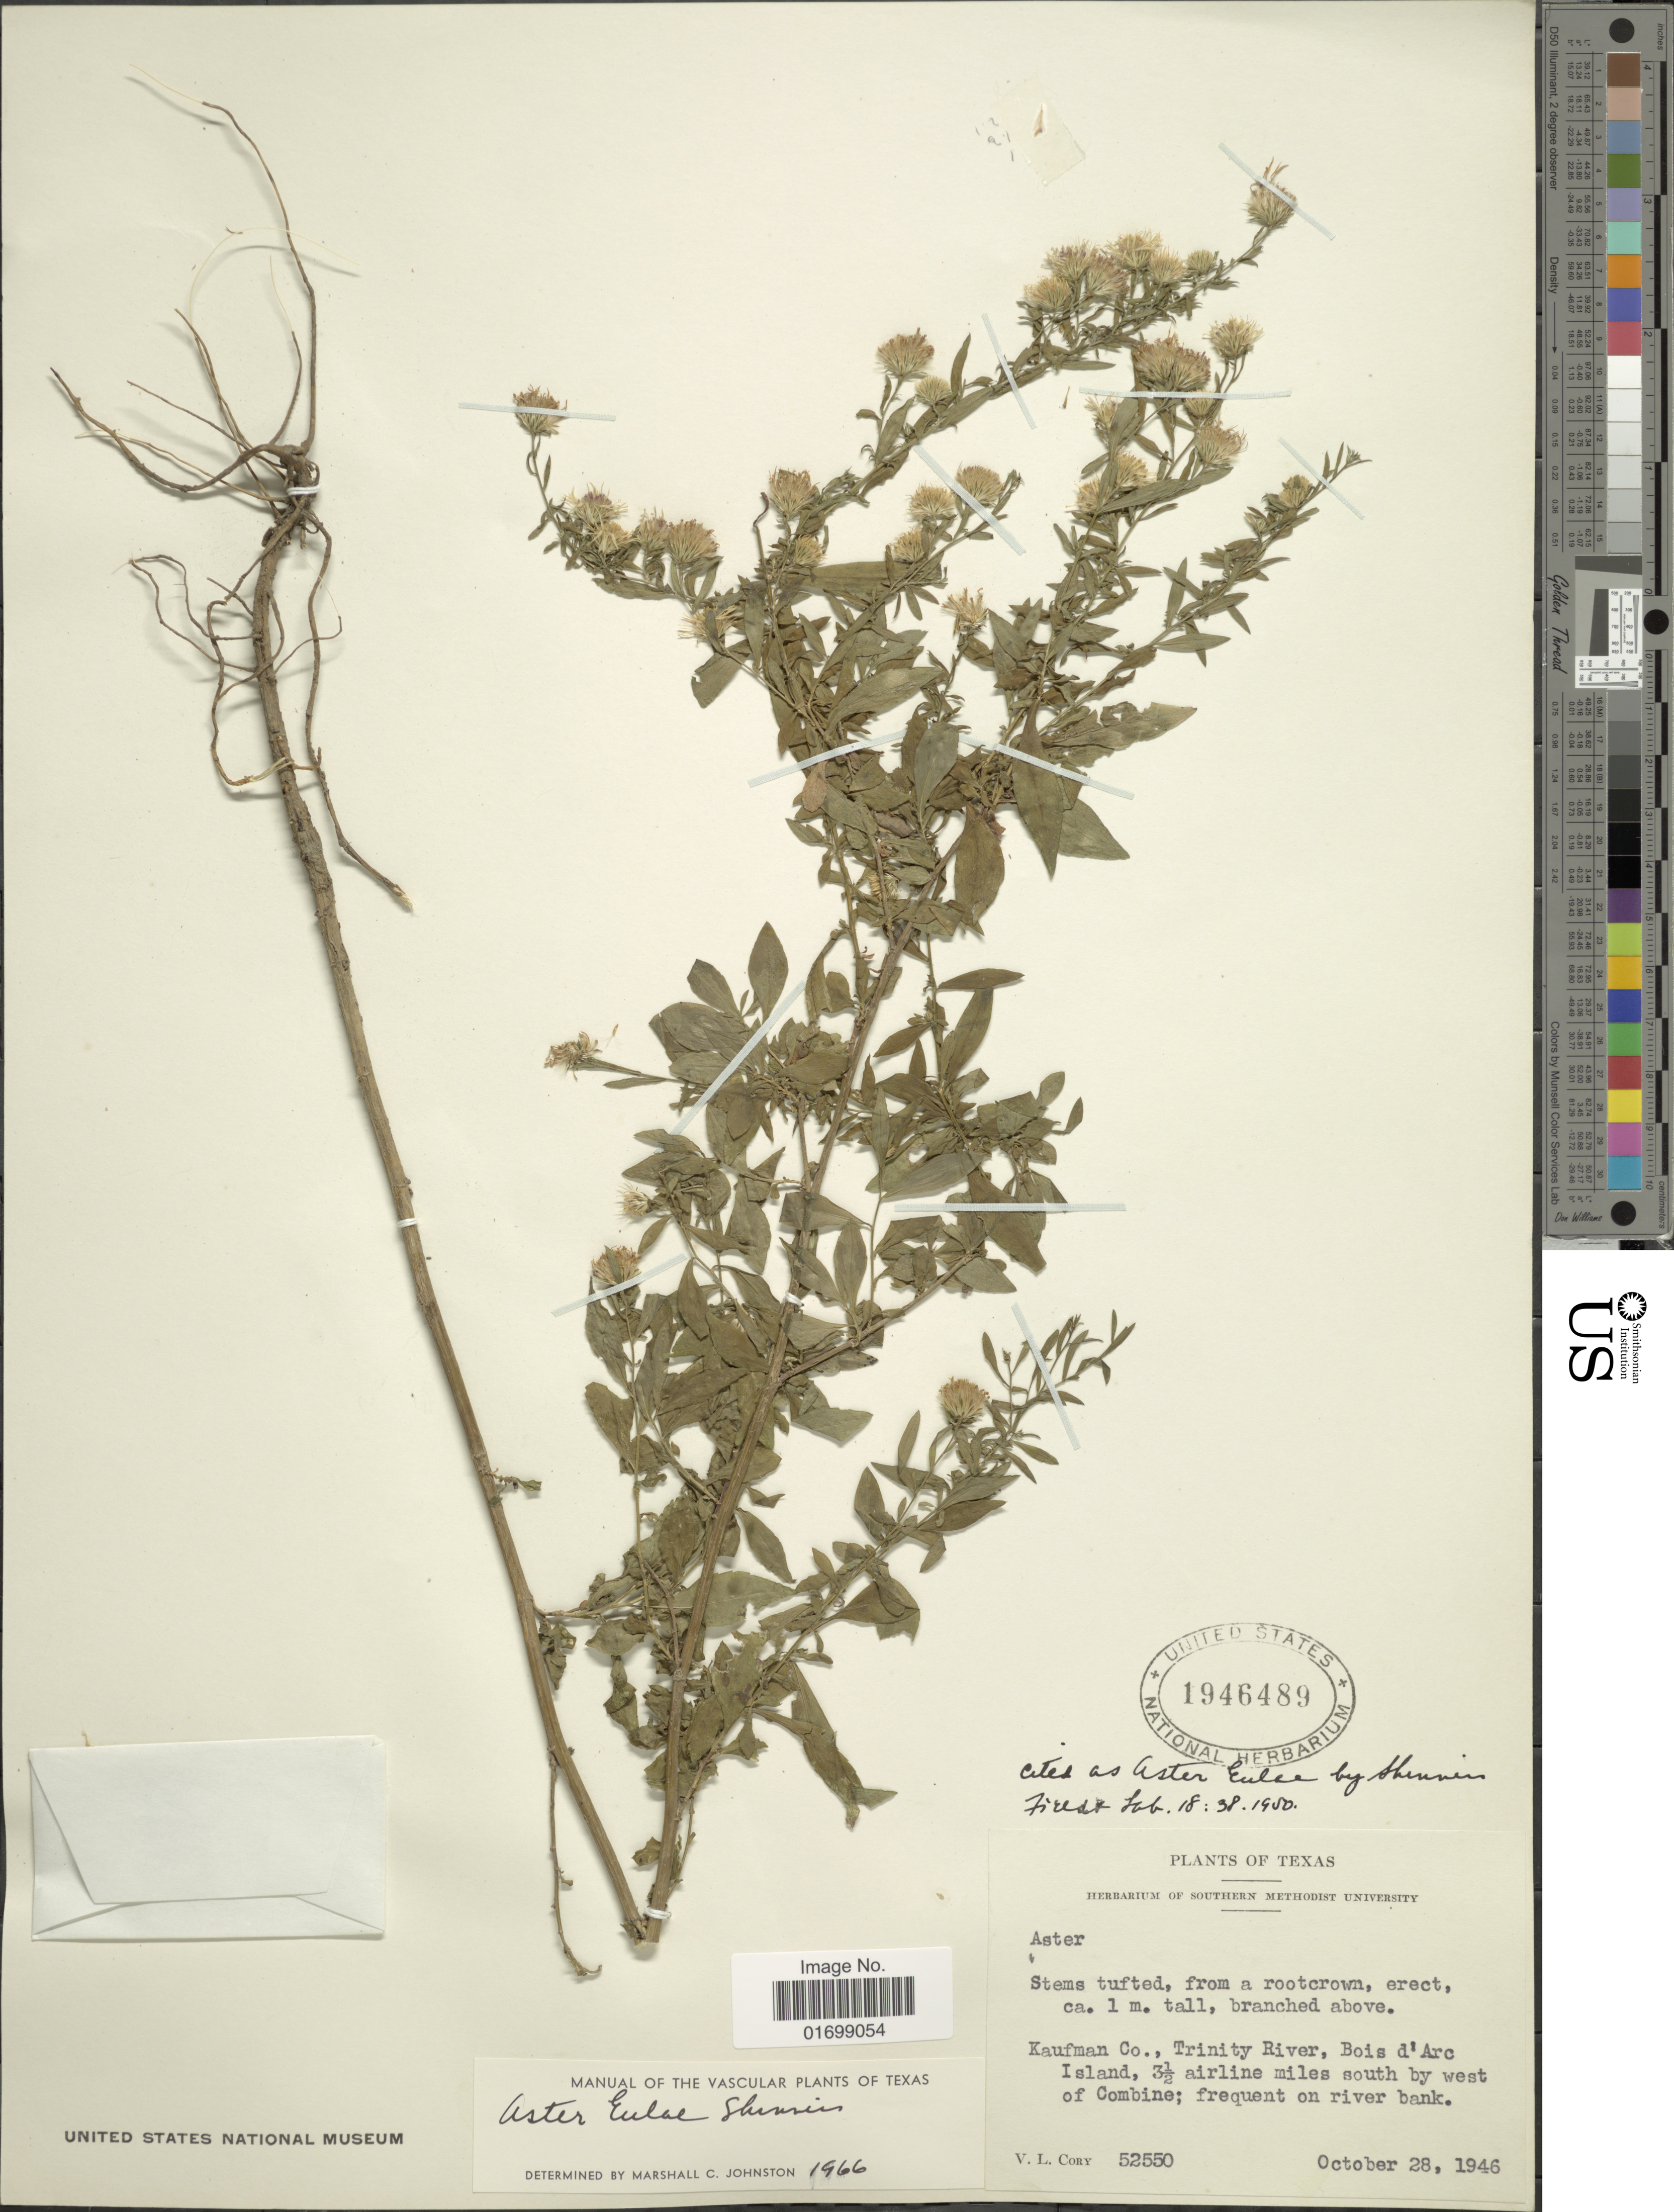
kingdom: Plantae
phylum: Tracheophyta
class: Magnoliopsida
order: Asterales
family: Asteraceae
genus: Symphyotrichum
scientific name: Symphyotrichum eulae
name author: (Shinners) G.L. Nesom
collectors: V. Cory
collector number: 52550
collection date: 1946-10-28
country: United States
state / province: Texas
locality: Kaufman Co., Trinity River, Bois s'Arc Island, 3 1/2 airline miles south by west of Combine; frequent on river bank.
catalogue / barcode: US 1946489